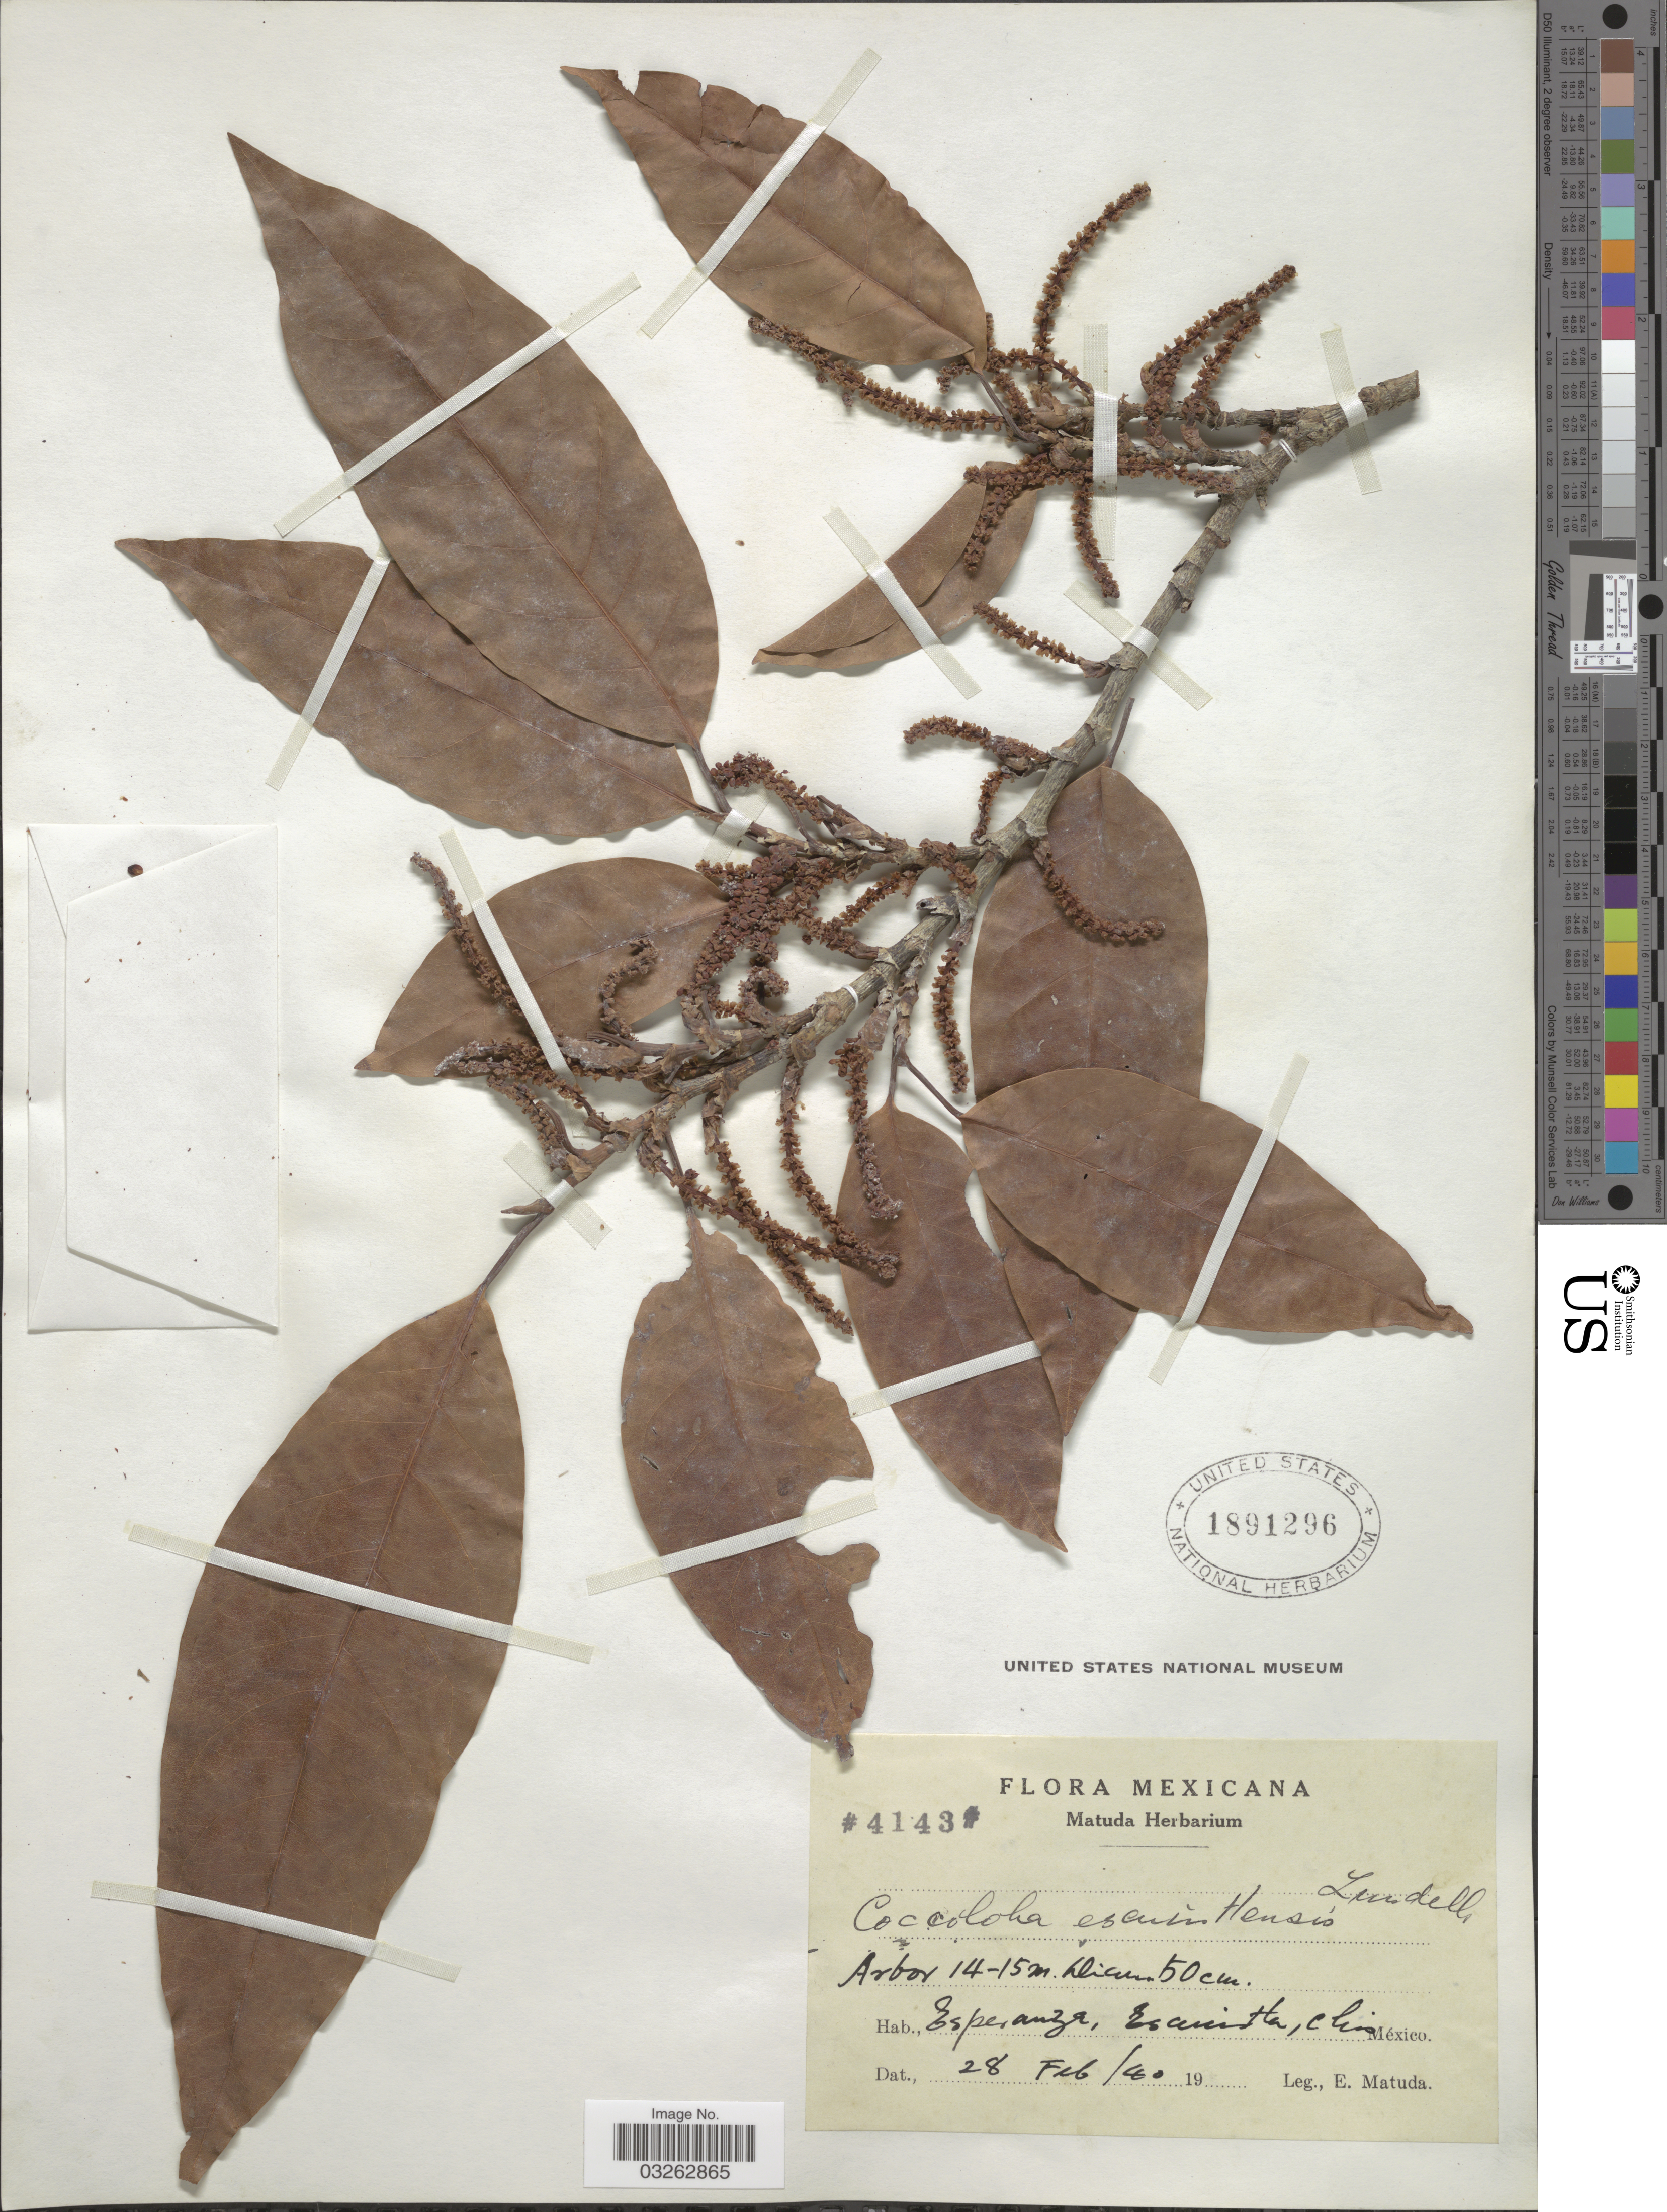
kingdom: Plantae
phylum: Tracheophyta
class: Magnoliopsida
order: Caryophyllales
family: Polygonaceae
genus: Coccoloba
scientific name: Coccoloba montana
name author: Standl.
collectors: E. Matuda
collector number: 4143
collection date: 1940-02-28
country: Mexico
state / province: Chiapas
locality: Esperanza, Escuintla.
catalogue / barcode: US 1891296